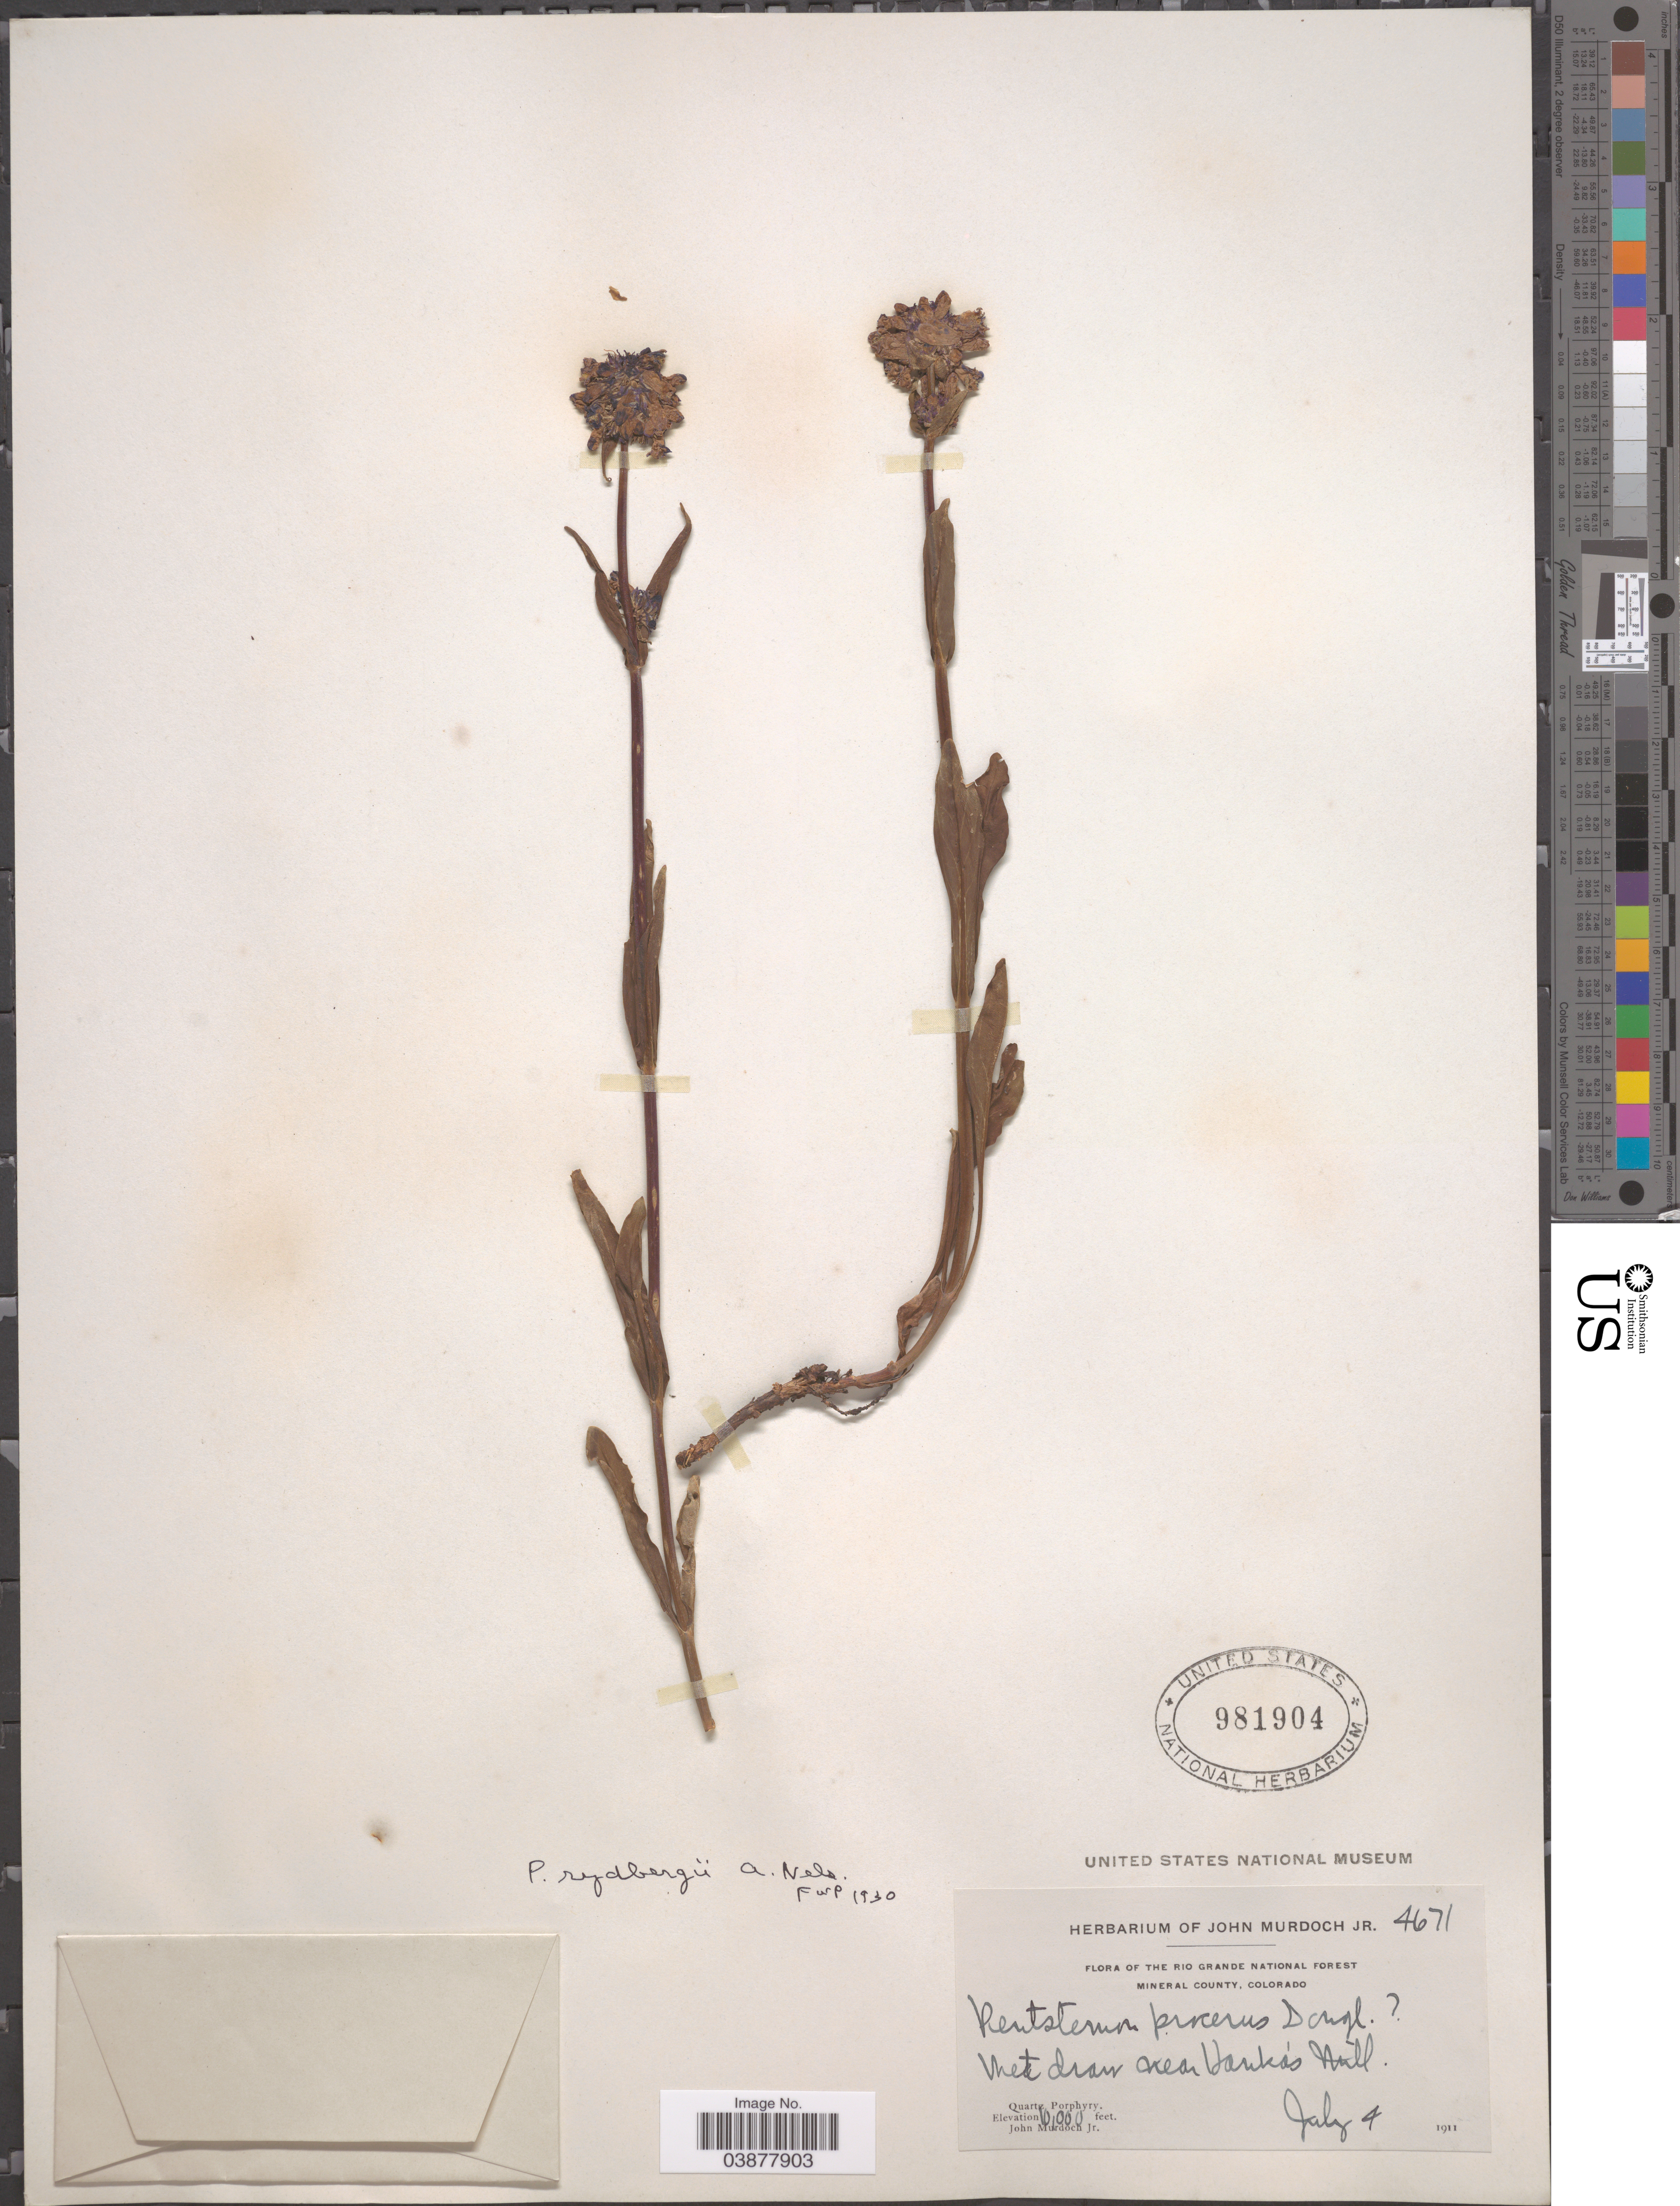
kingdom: Plantae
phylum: Tracheophyta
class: Magnoliopsida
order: Lamiales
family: Plantaginaceae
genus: Penstemon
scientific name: Penstemon rydbergii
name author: A. Nelson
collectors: J. Murdoch Jr.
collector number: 4671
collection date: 1911-07-04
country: United States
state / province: Colorado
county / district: Mineral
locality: The Rio Grande National Forest. Mineral County. Near Hank's Mill.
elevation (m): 3048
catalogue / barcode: US 981904